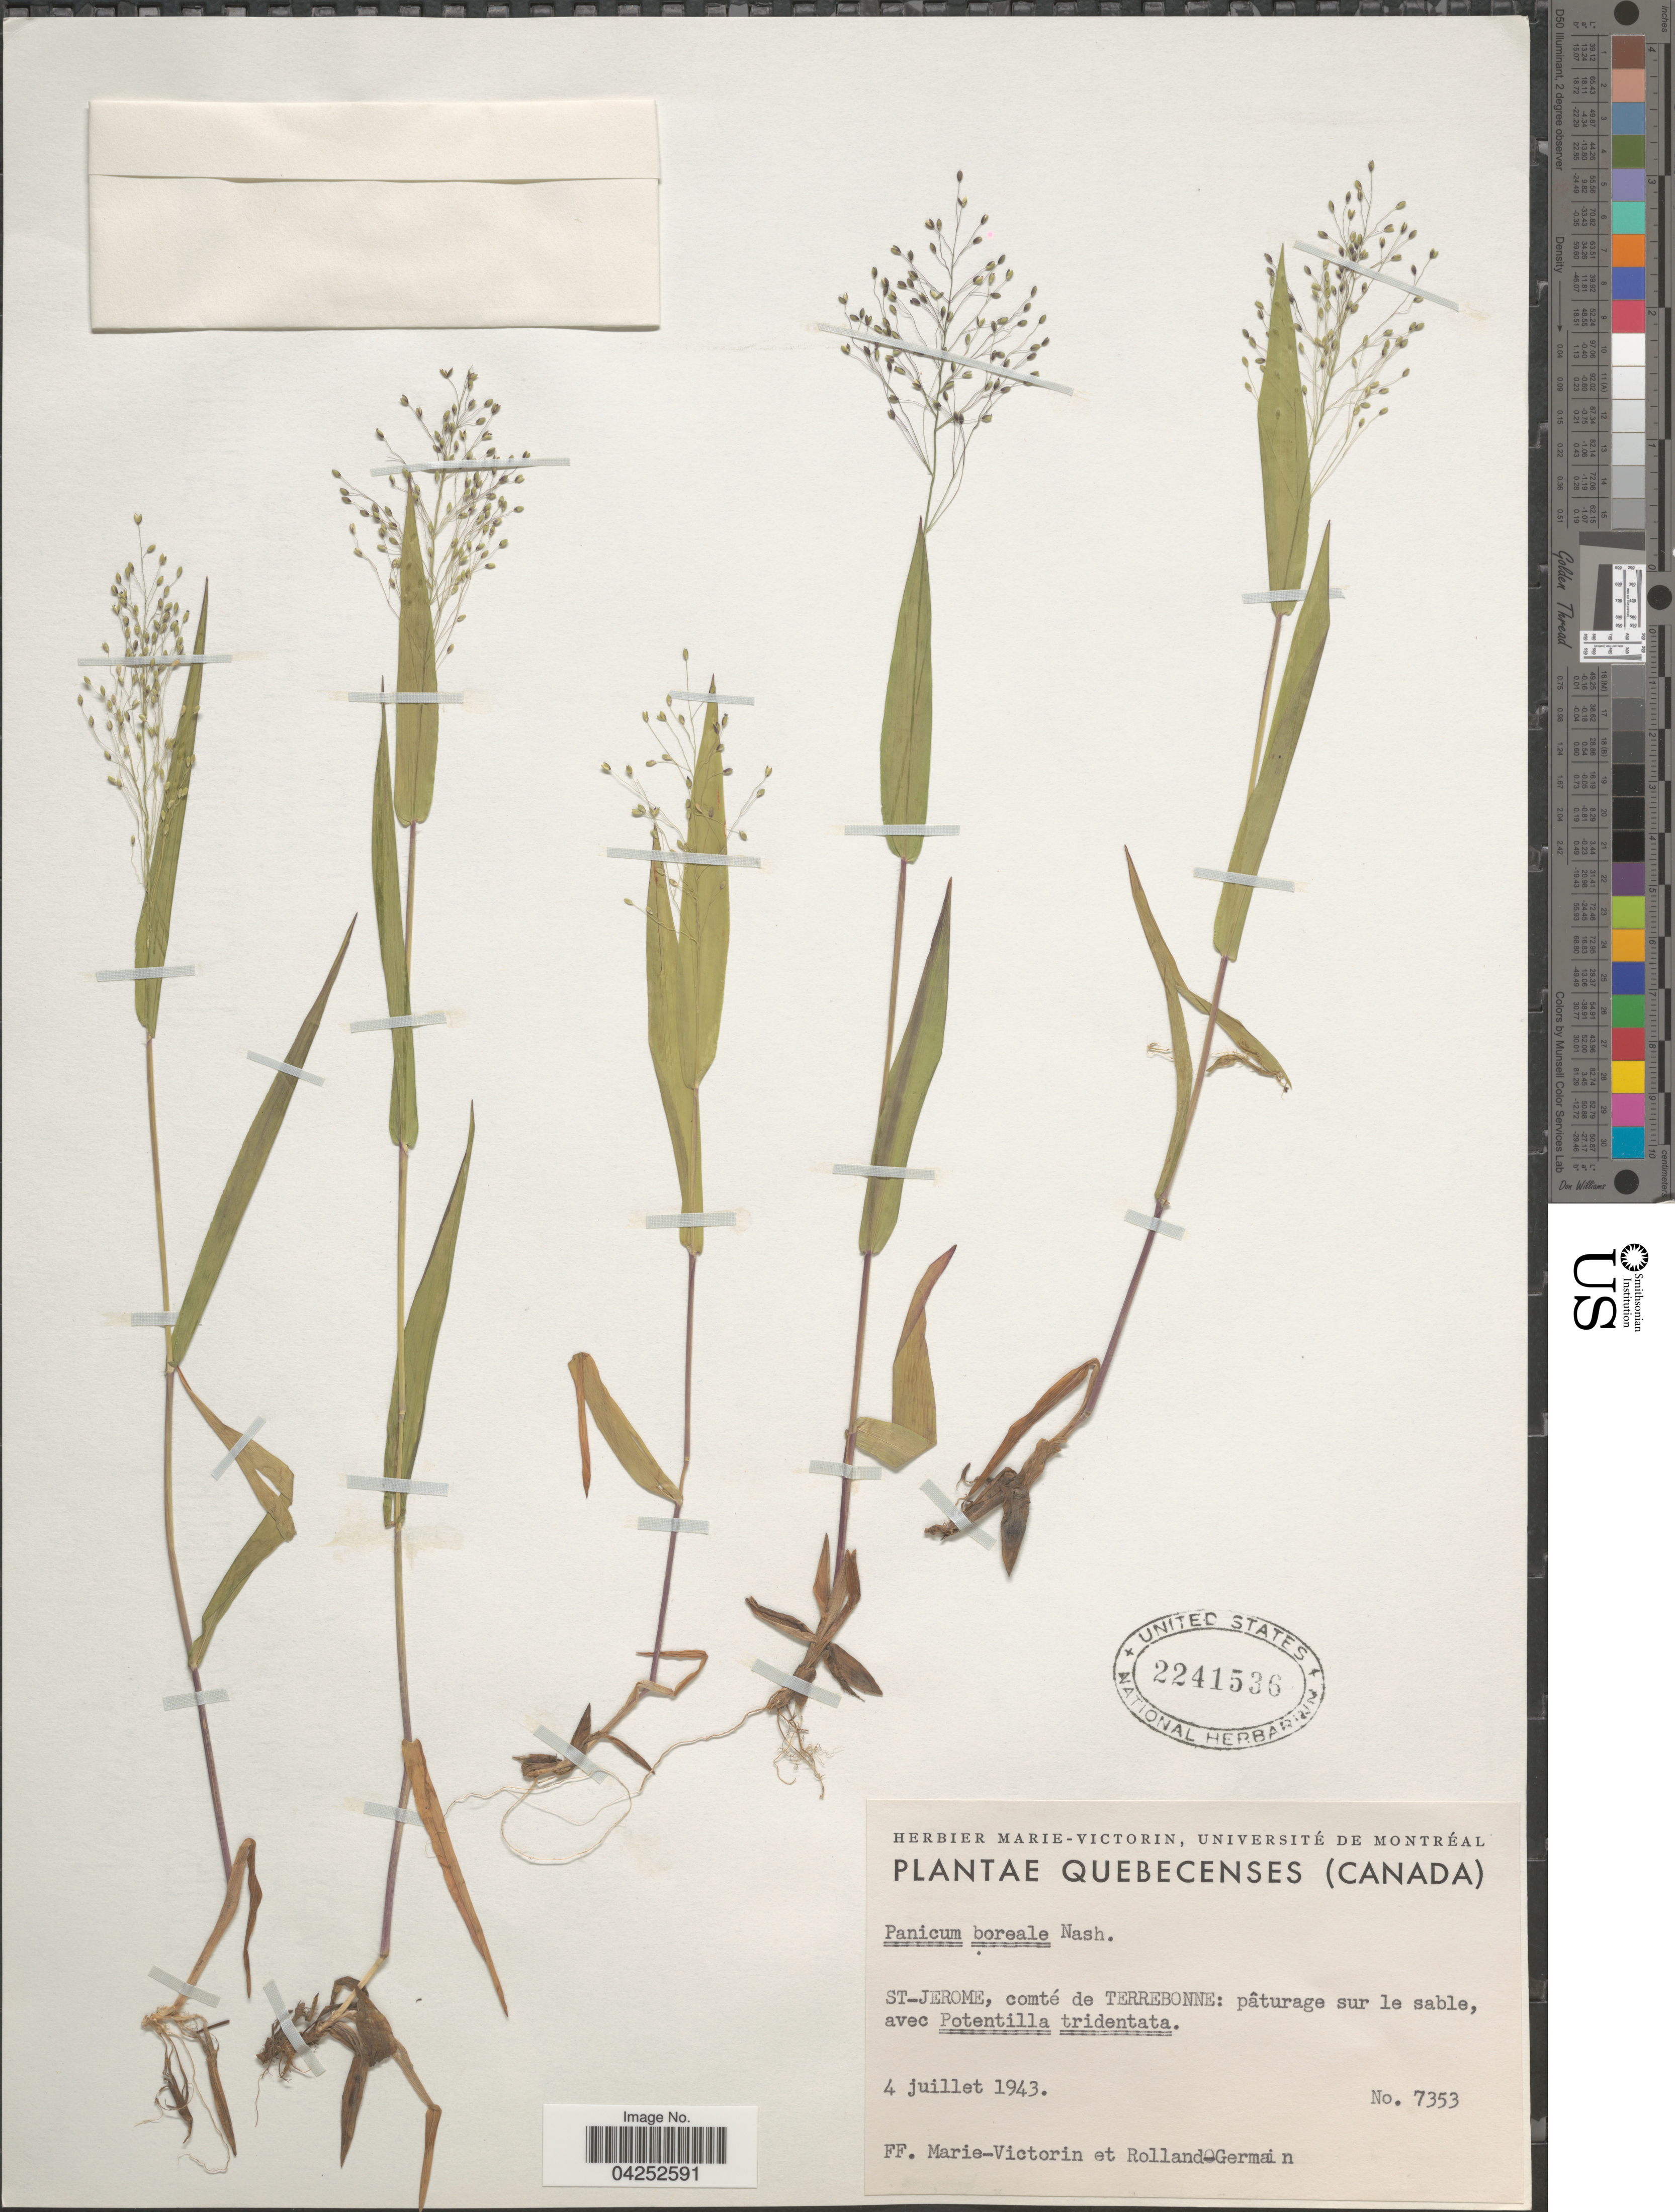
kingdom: Plantae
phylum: Tracheophyta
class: Liliopsida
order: Poales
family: Poaceae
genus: Dichanthelium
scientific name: Dichanthelium boreale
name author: (Nash) Freckmann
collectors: F. Marie-Victorin & Rolland-Germain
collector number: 7353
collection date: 1943-07-04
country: Canada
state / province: Quebec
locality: St-Jerome, comté de Terrebonne.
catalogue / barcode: US 2241536